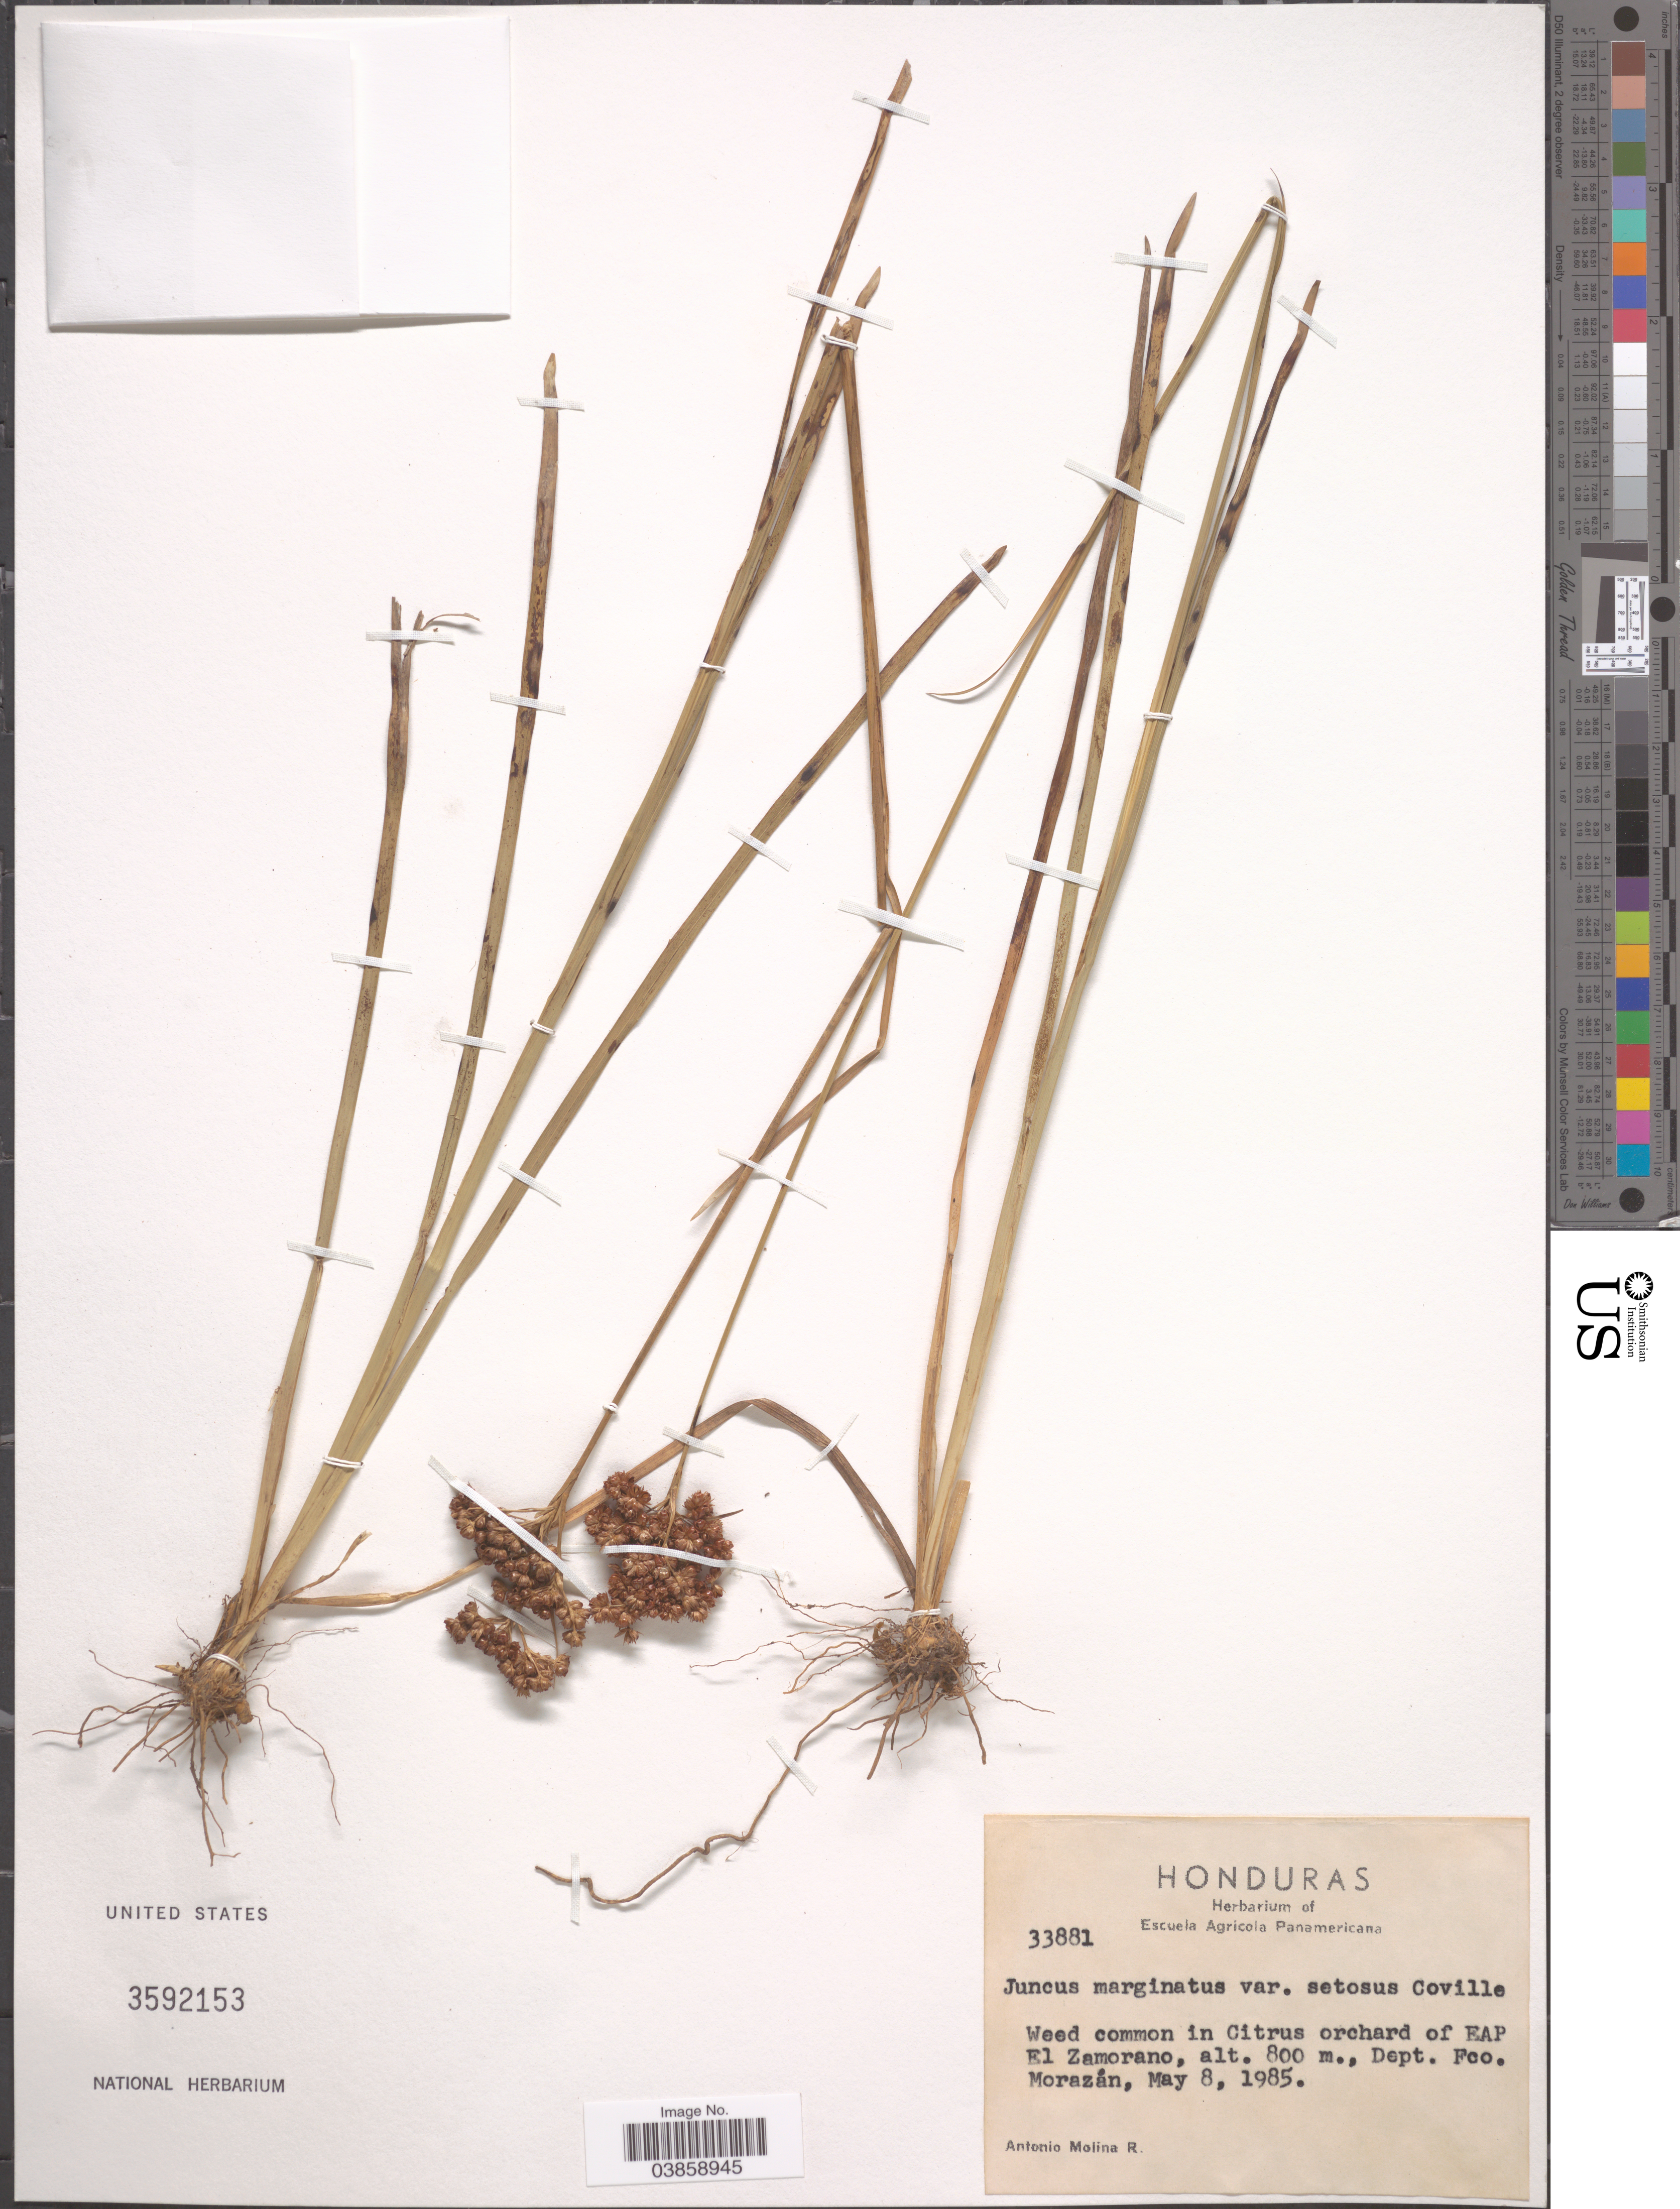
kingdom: Plantae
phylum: Tracheophyta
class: Liliopsida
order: Poales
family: Juncaceae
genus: Juncus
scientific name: Juncus marginatus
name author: Rostk.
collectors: A. Molina R.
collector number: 33881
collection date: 1985-05-08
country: Honduras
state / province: Fco. Morazán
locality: In Citrus orchard of EAP El Zamorano, Dept. Fco. Morazán.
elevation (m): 800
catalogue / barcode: US 3592153